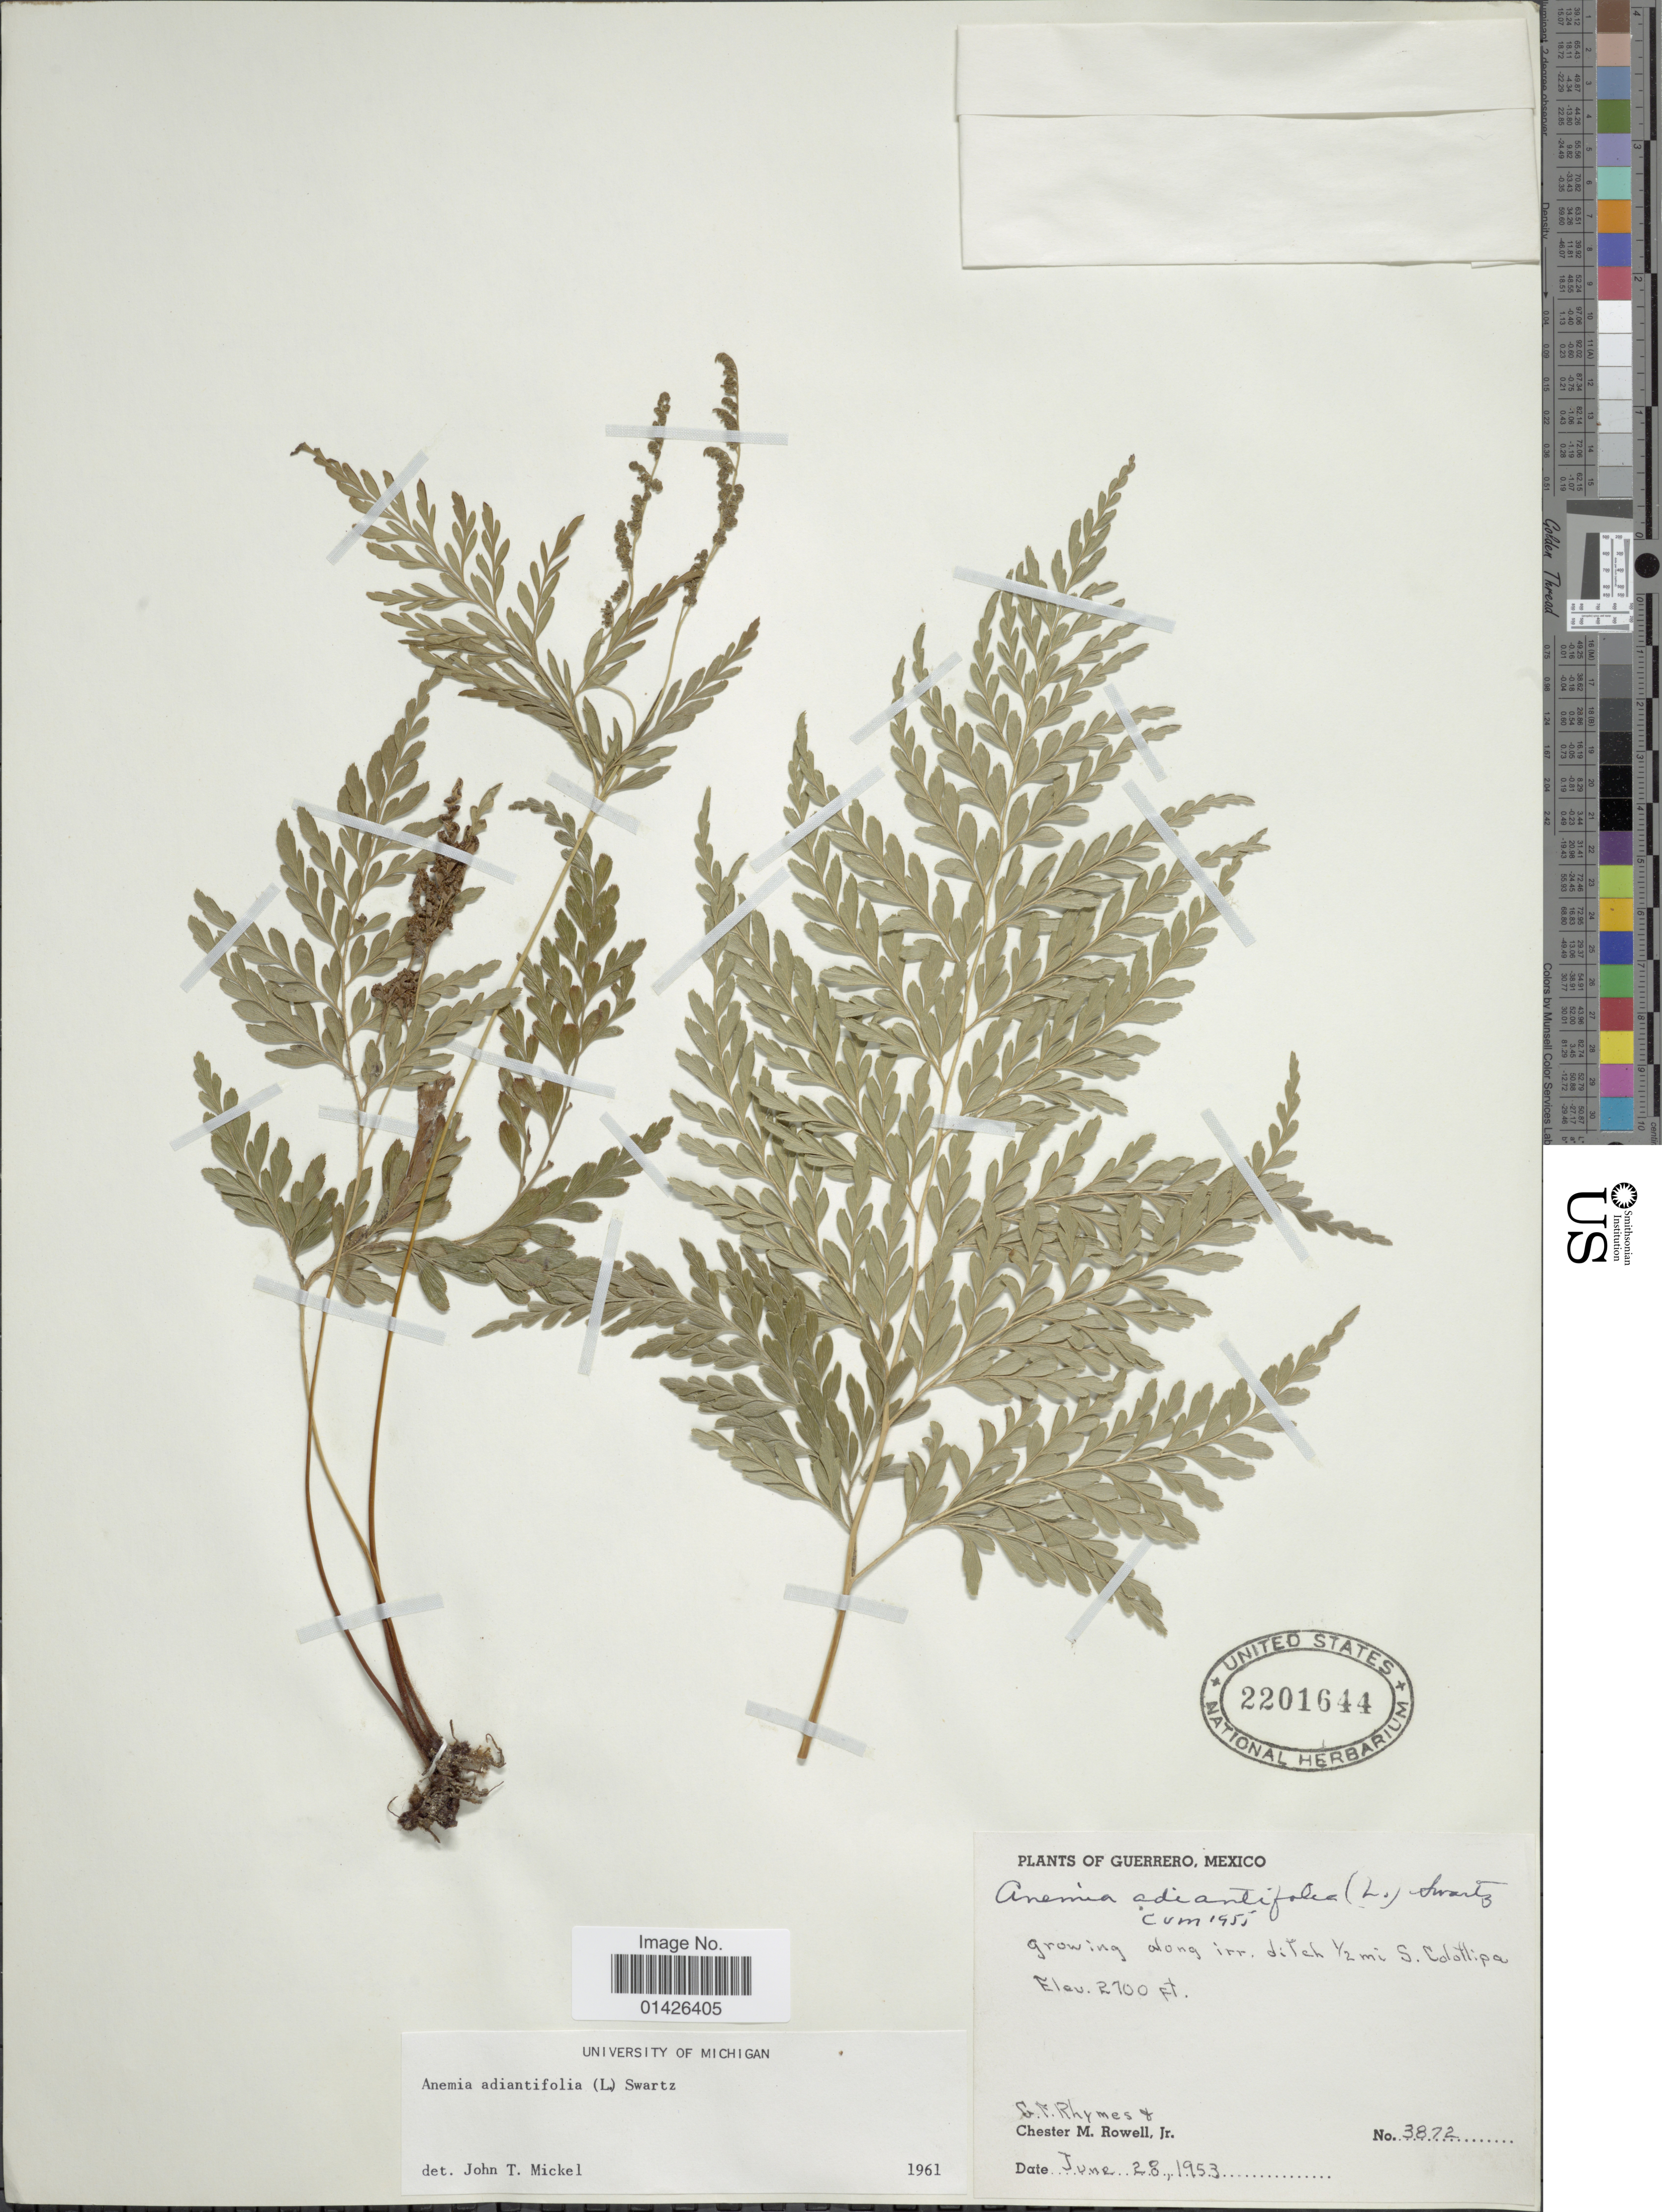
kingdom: Plantae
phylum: Tracheophyta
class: Polypodiopsida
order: Schizaeales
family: Anemiaceae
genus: Anemia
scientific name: Anemia adiantifolia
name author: (L.) Sw.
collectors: G. Rhymes & C. M. Rowell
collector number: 3872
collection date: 1953-06-28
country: Mexico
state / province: Guerrero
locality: Growing along irr ditch ½ mi S of S Colottlipa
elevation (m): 640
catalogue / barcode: US 2201644